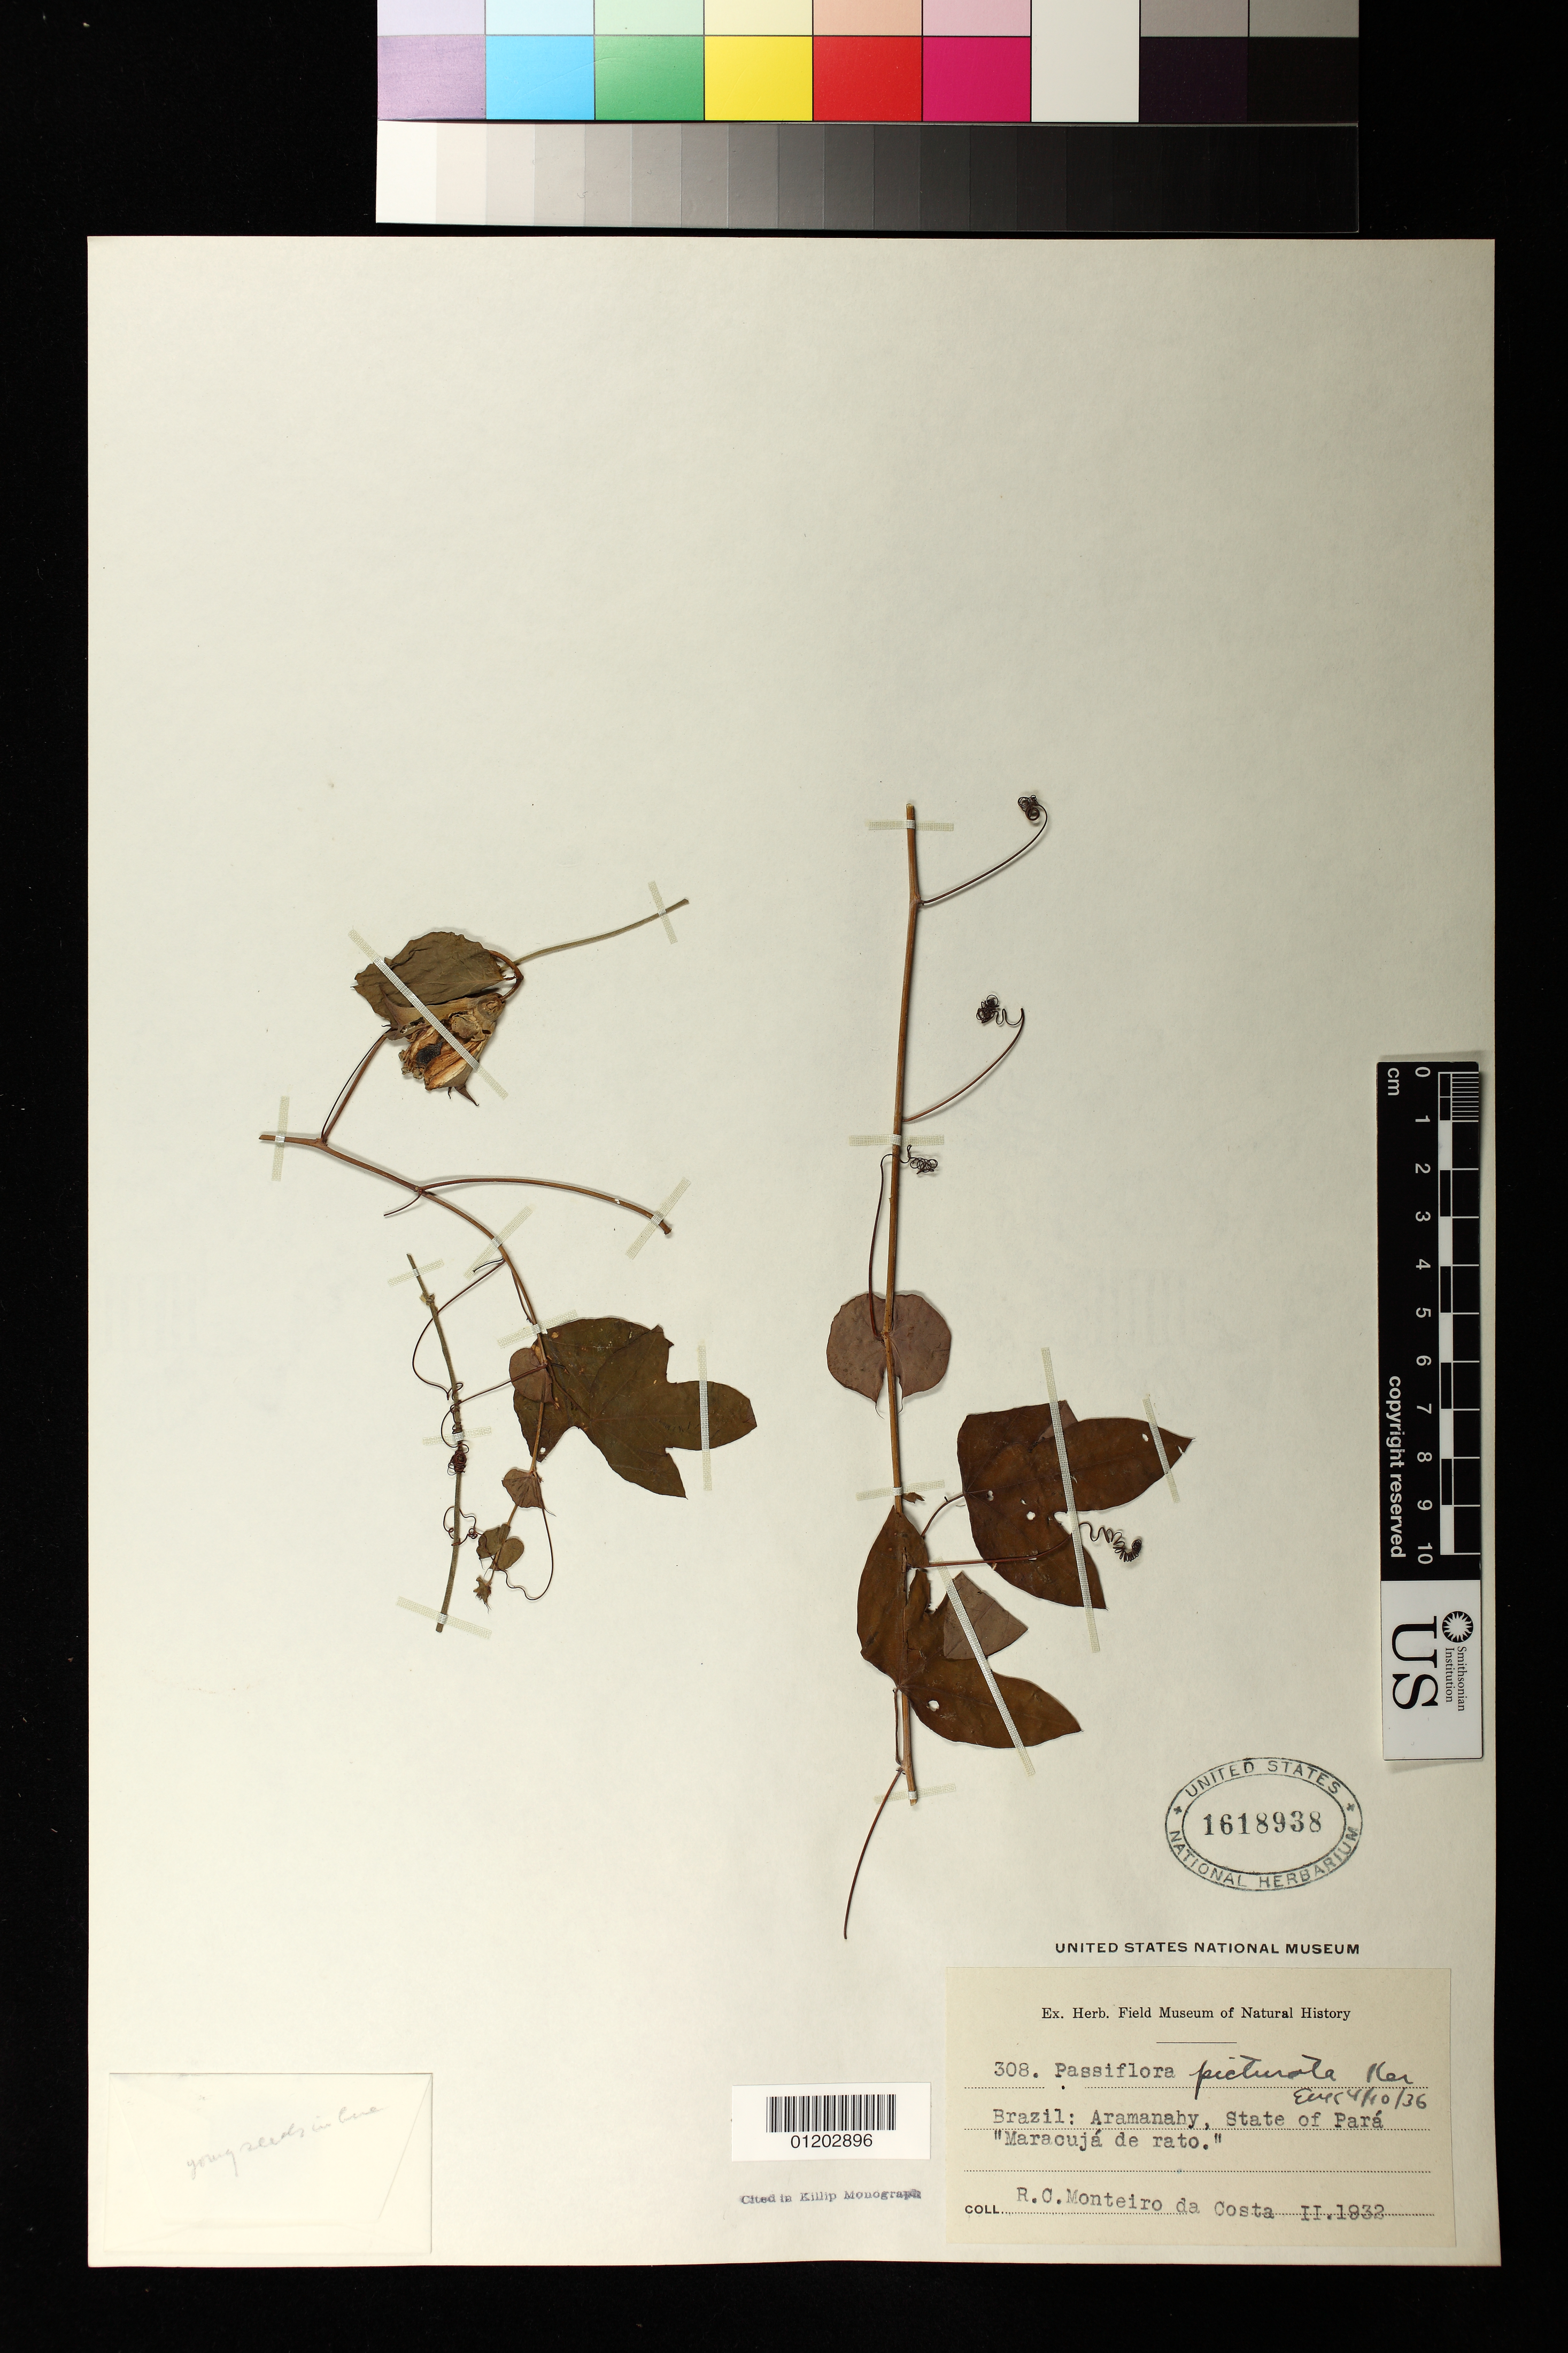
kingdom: Plantae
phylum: Tracheophyta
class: Magnoliopsida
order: Malpighiales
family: Passifloraceae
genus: Passiflora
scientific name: Passiflora picturata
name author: Ker Gawl.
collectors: R. Monteiro da Costa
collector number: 308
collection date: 1932-02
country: Brazil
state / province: Pará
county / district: Estado do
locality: Aramanahy "Maracuja de rato"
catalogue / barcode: US 1618938